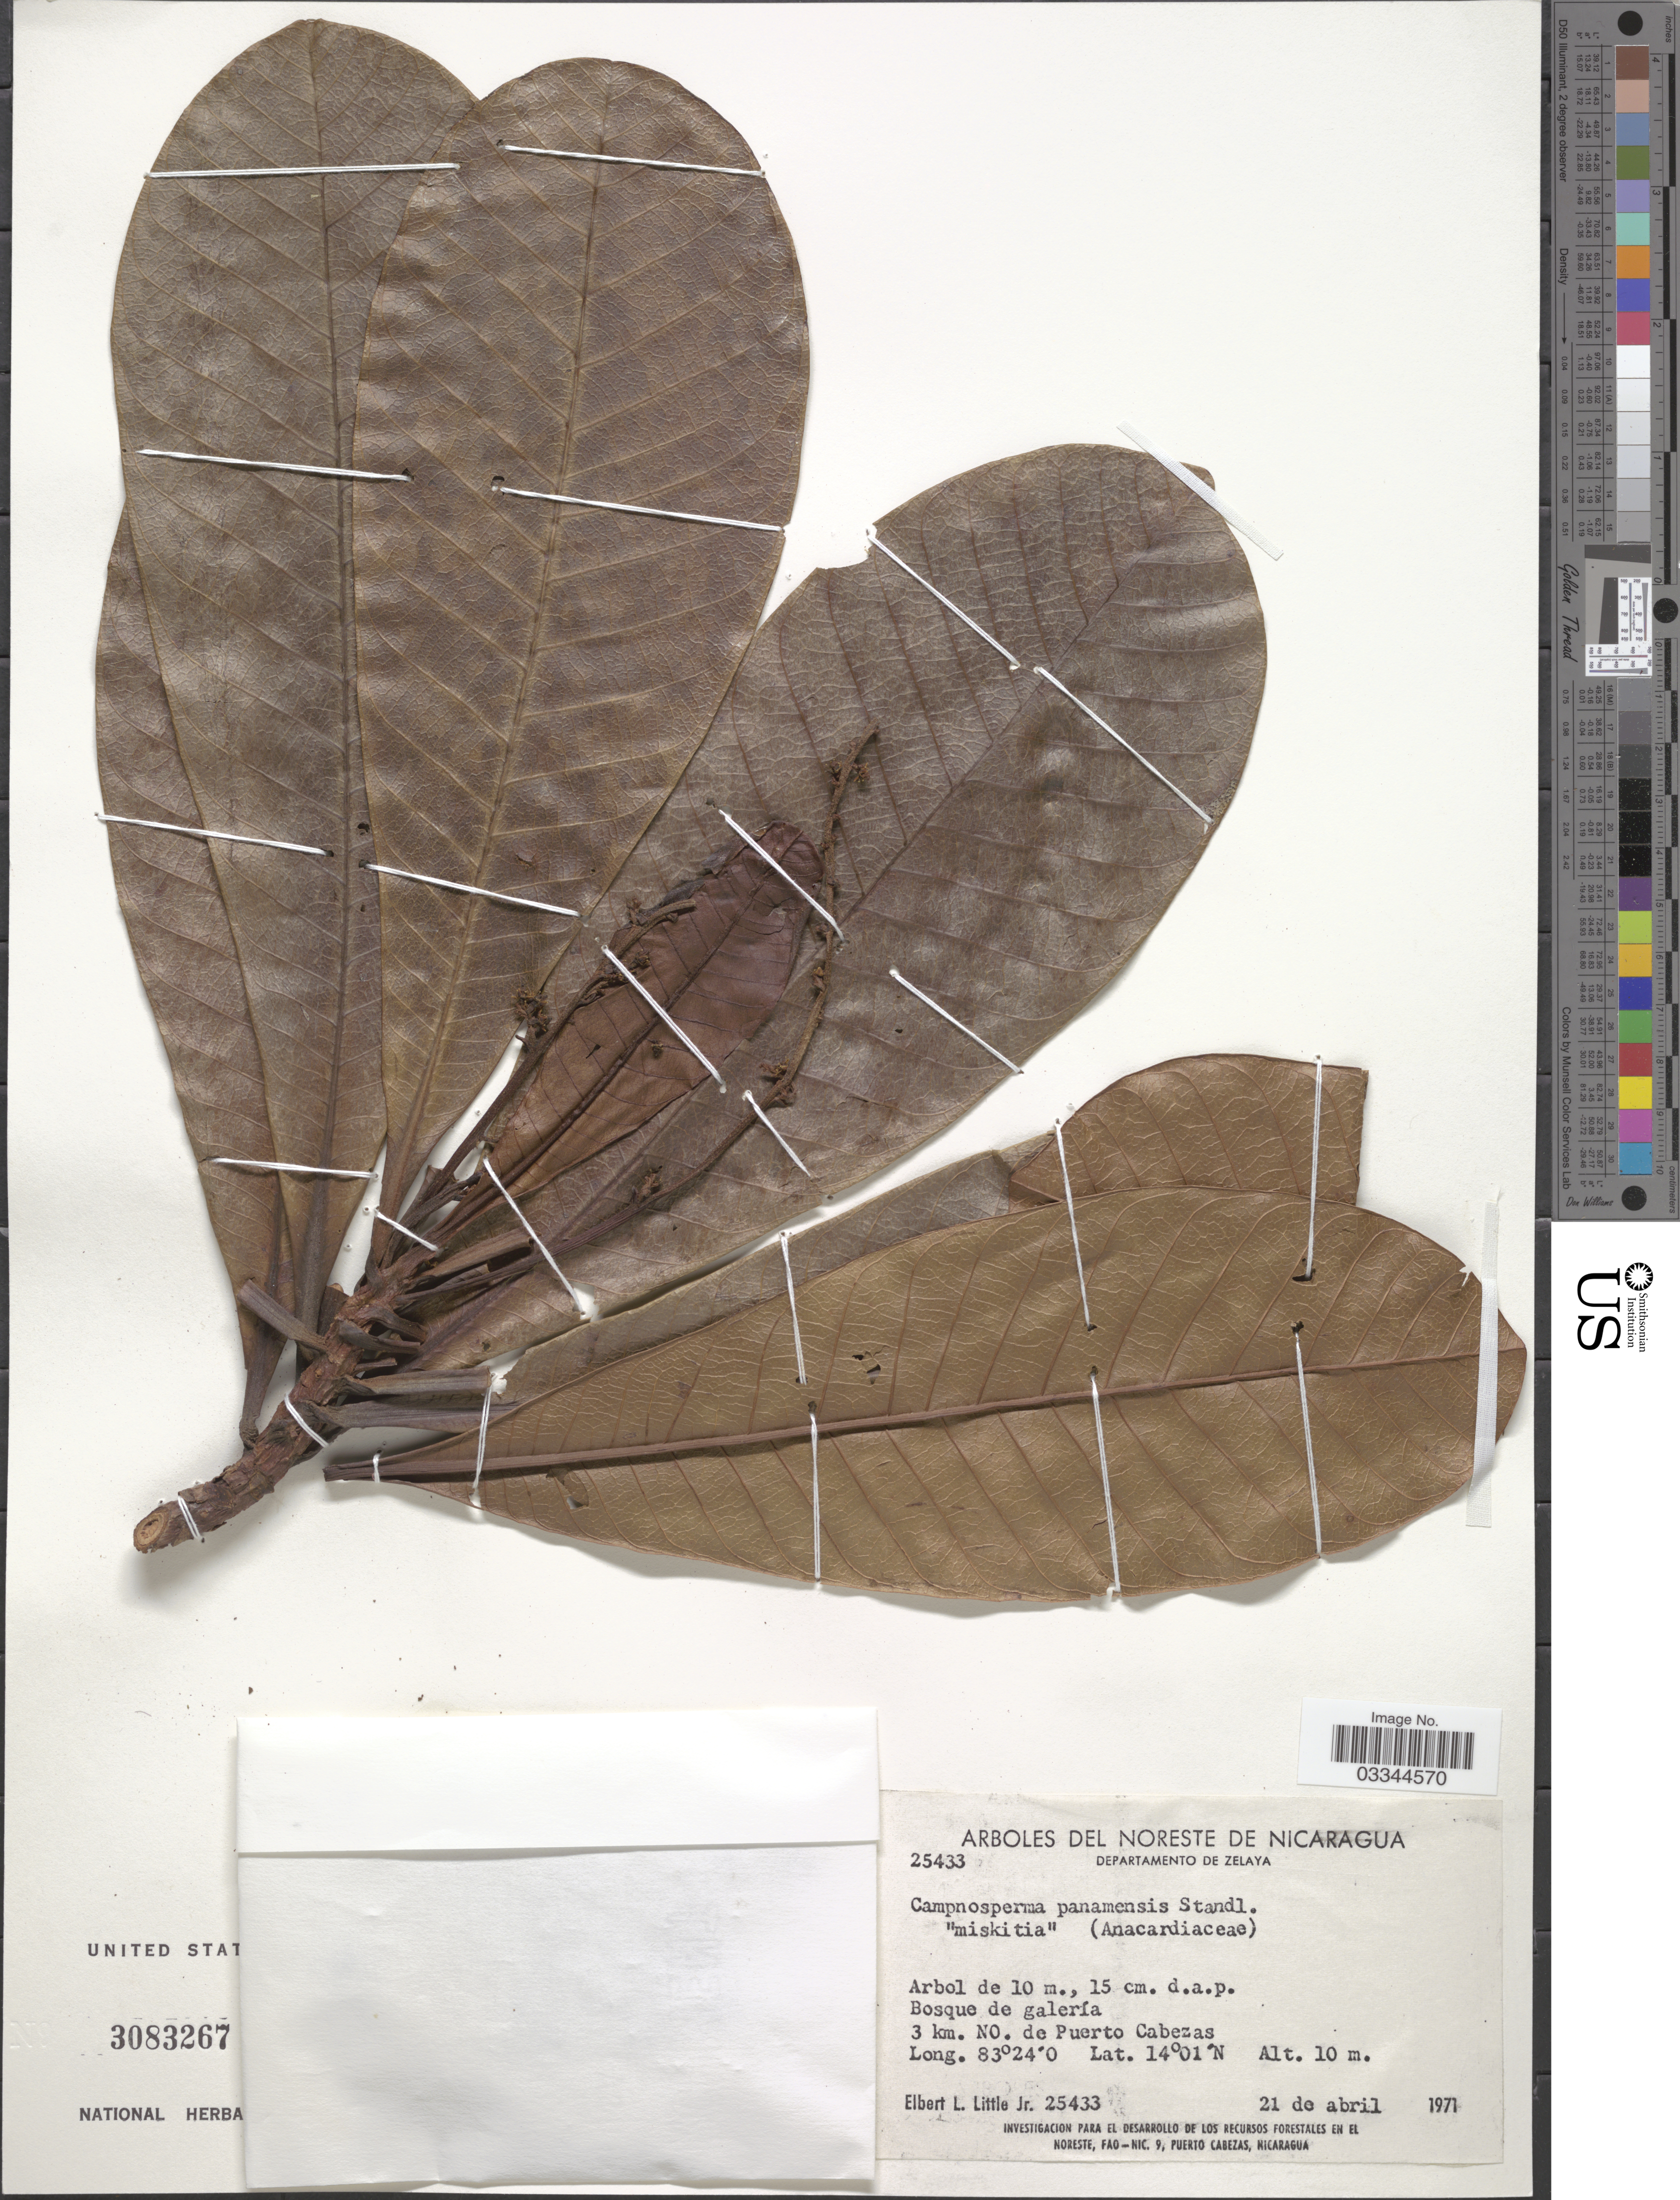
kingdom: Plantae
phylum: Tracheophyta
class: Magnoliopsida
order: Sapindales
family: Anacardiaceae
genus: Campnosperma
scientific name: Campnosperma panamense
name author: Standl.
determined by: Mitchell, John D.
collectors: E. L. Little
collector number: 25433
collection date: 1971-04-21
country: Nicaragua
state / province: Atlántico Norte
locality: Noreste de Nicaragua. Departamento de Zelaya. 3 km. NO. de Puerto Cabezas.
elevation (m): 10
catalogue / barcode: US 3083267